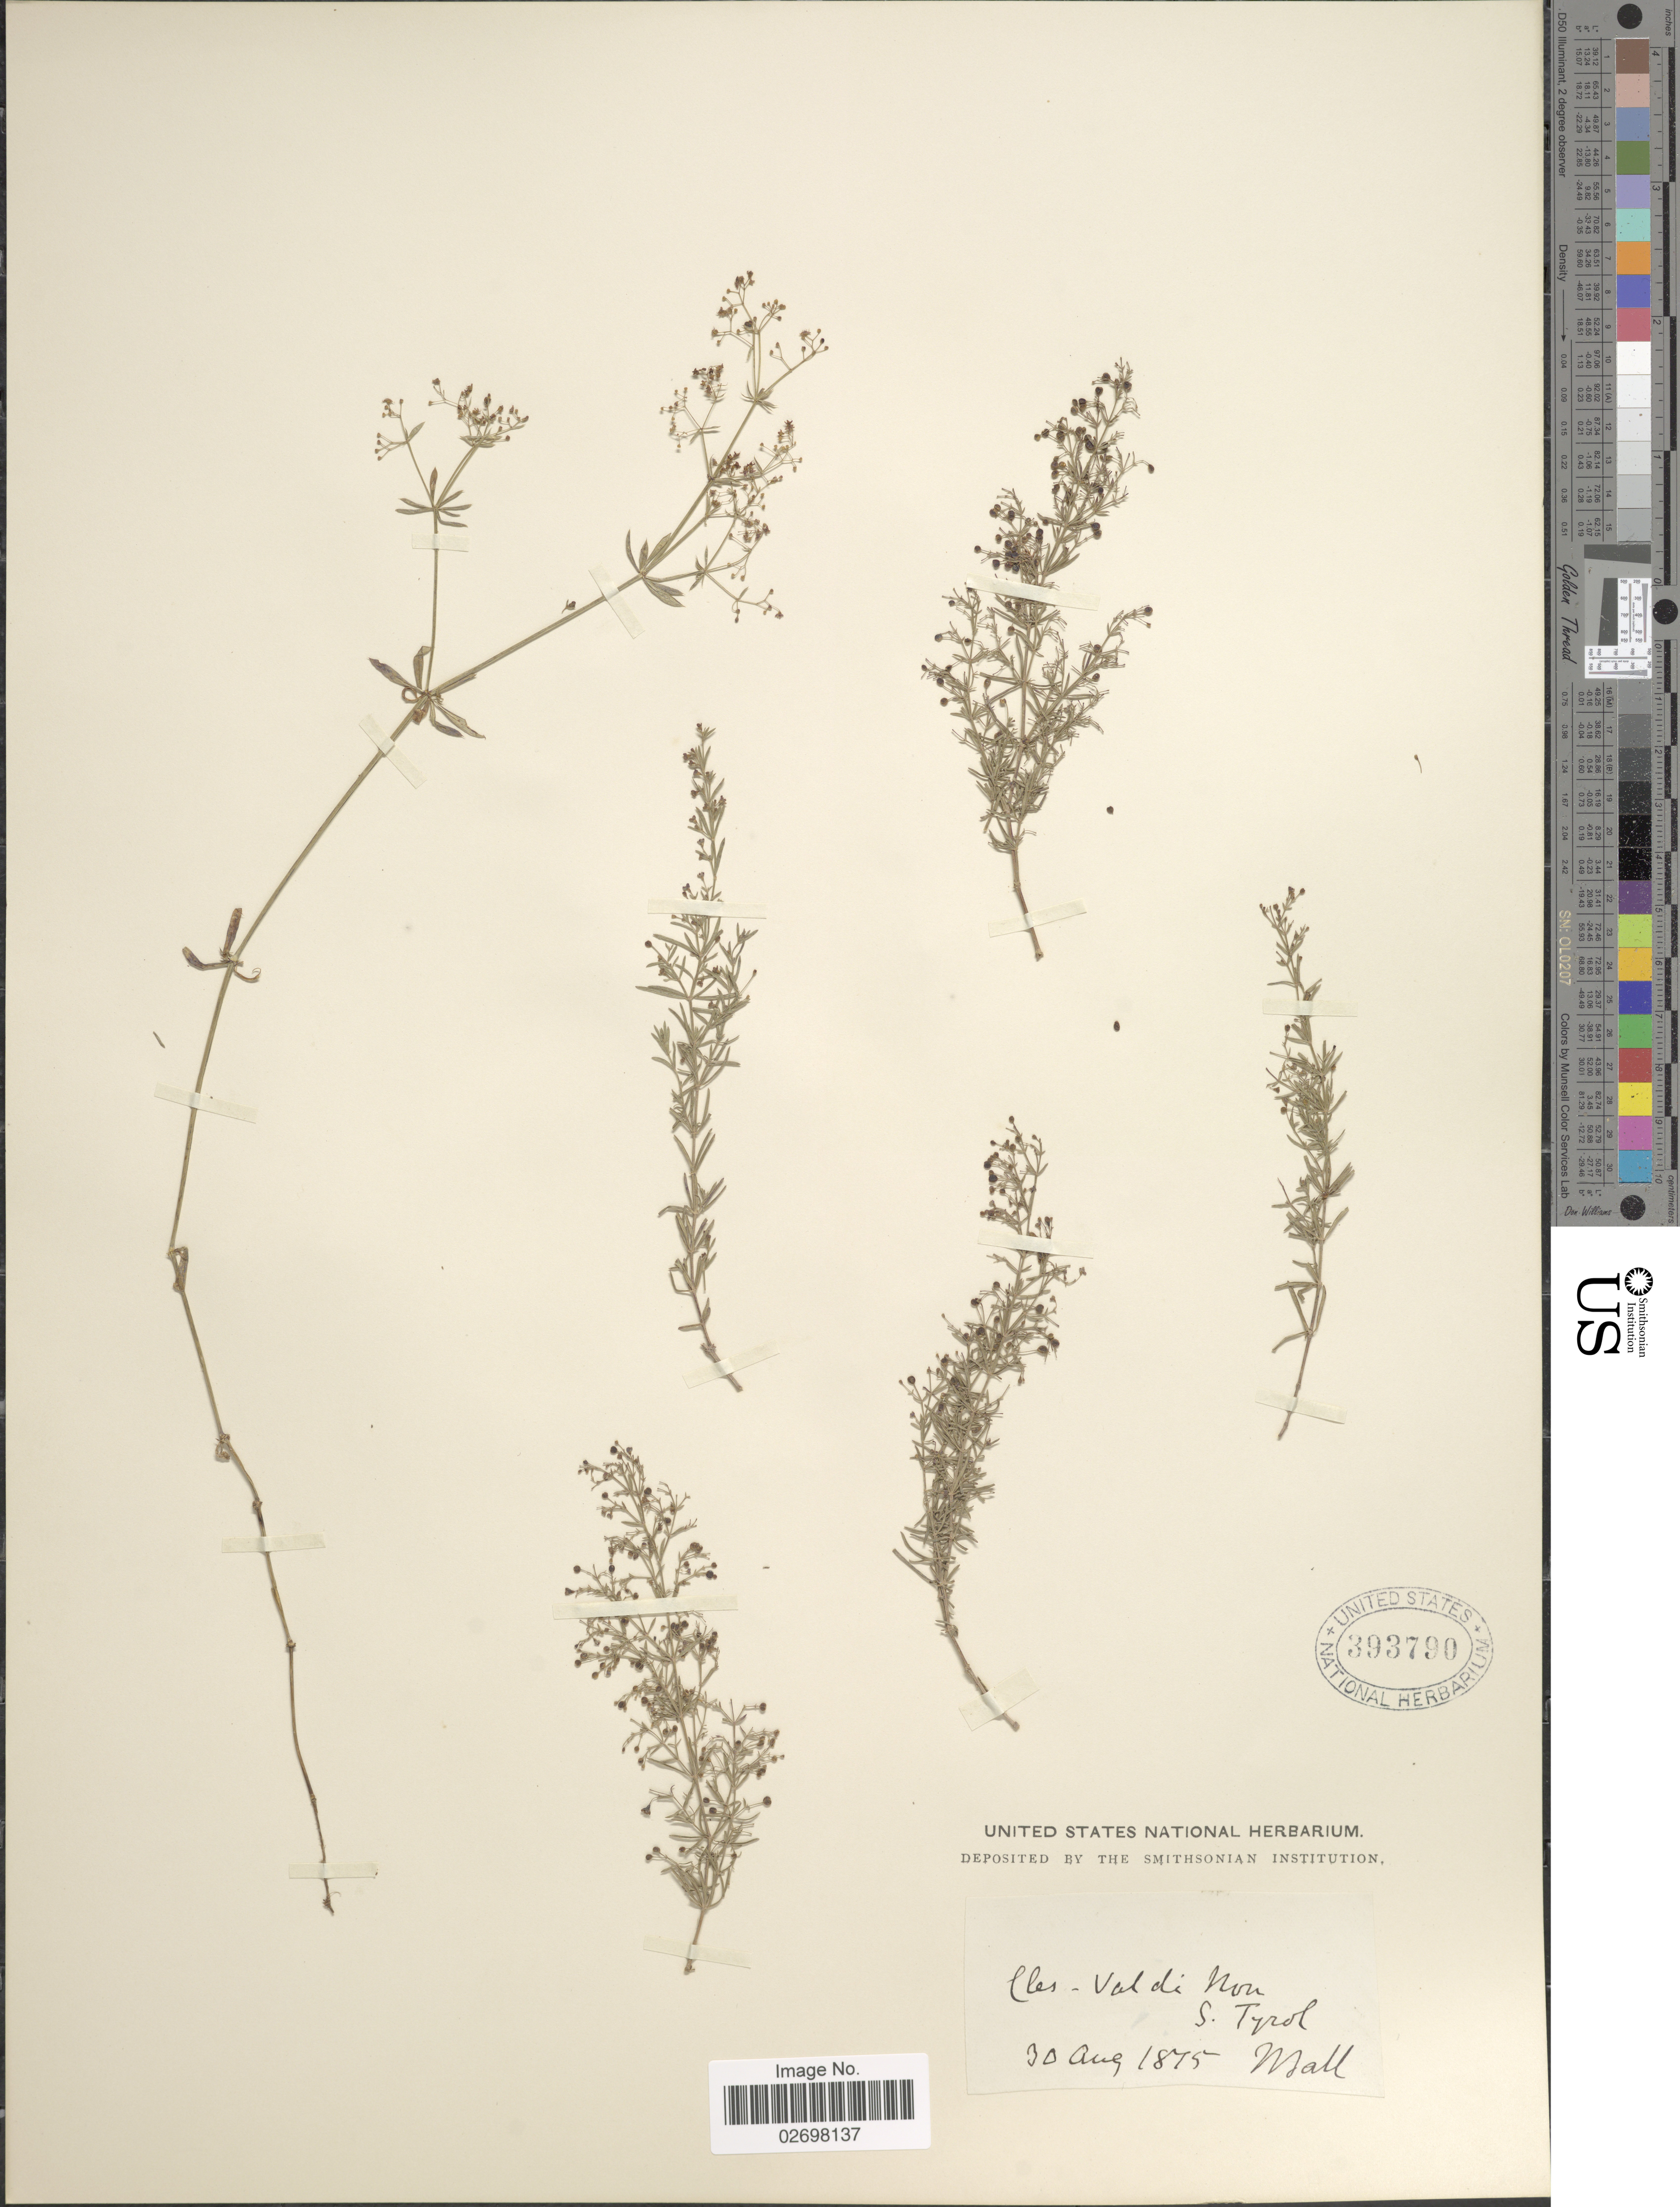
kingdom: Plantae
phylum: Tracheophyta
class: Magnoliopsida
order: Gentianales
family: Rubiaceae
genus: Galium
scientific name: Galium sp.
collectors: J. Ball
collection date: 1875-08-30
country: Italy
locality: Cles - Val di Non S. Tyrol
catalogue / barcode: US 393790